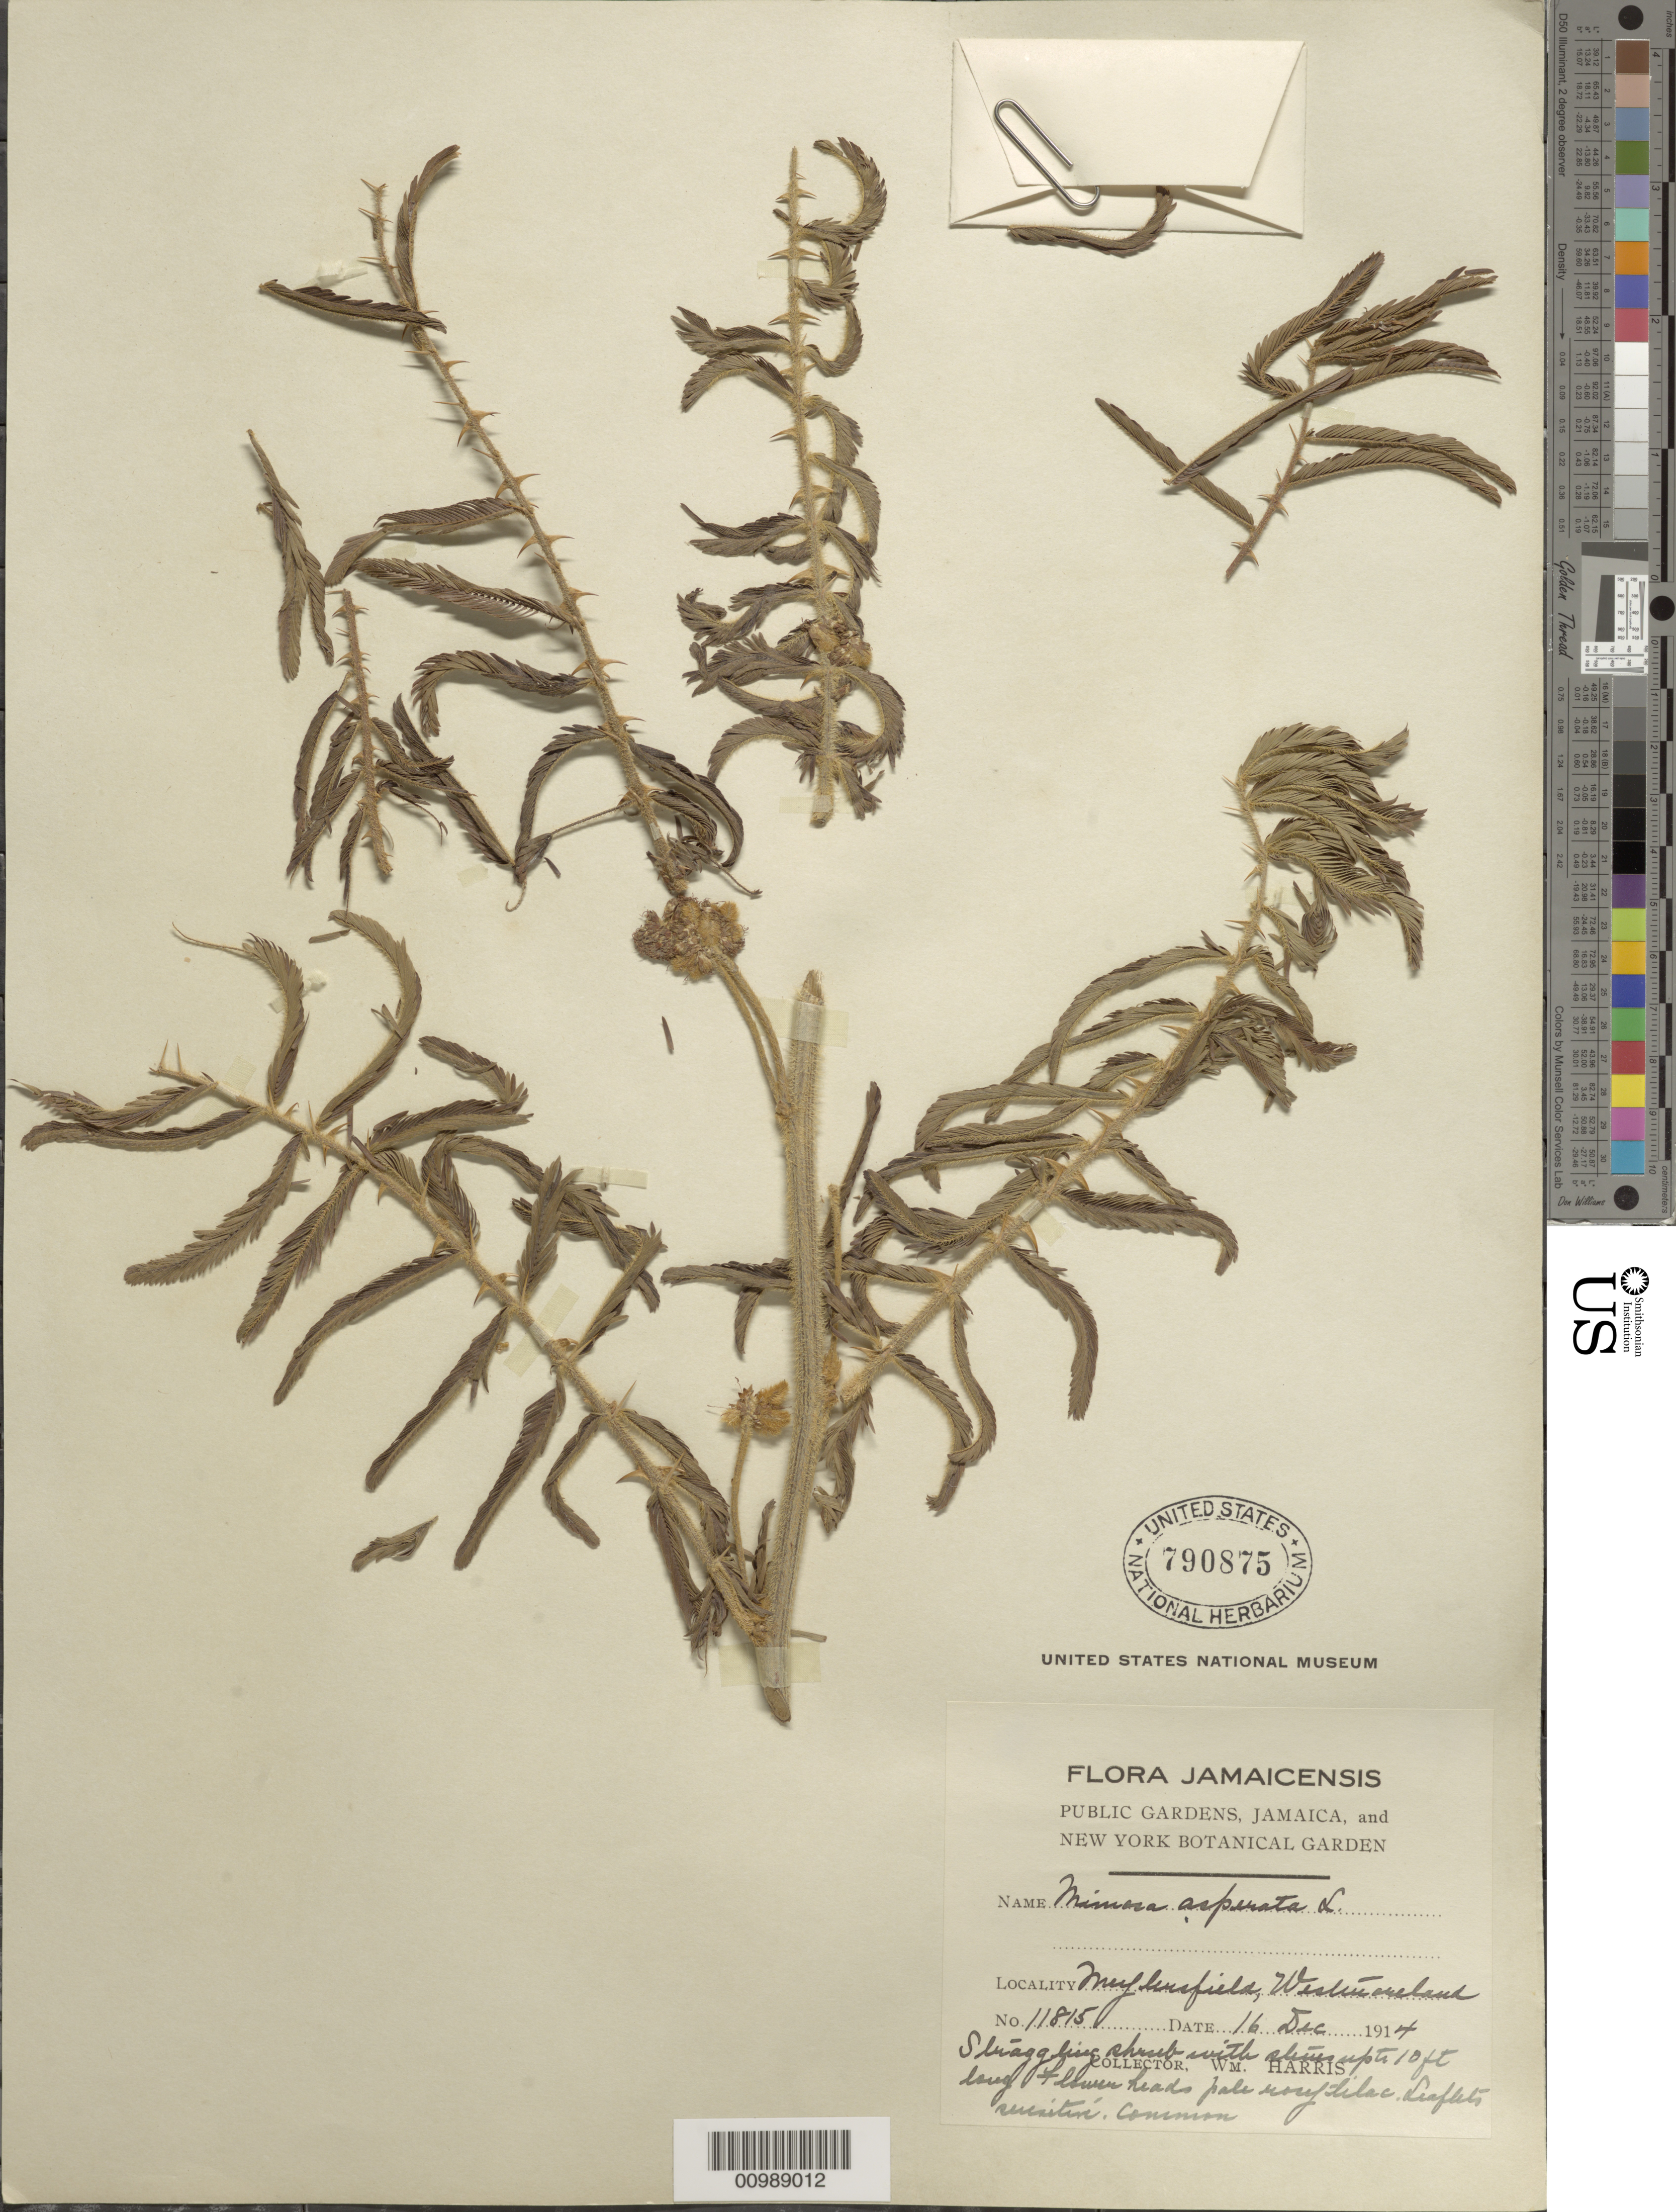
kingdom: Plantae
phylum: Tracheophyta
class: Magnoliopsida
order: Fabales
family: Fabaceae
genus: Mimosa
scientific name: Mimosa pigra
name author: L.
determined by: Strong, Mark T., (BOT), Smithsonian Institution - National Museum of Natural History (UNITED STATES)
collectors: W. H. Harris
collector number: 11815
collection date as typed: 16 Dec 1914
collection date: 1914-12-16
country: Jamaica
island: Jamaica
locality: My lens field, Western land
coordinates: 0 N, 0 E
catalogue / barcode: US 790875